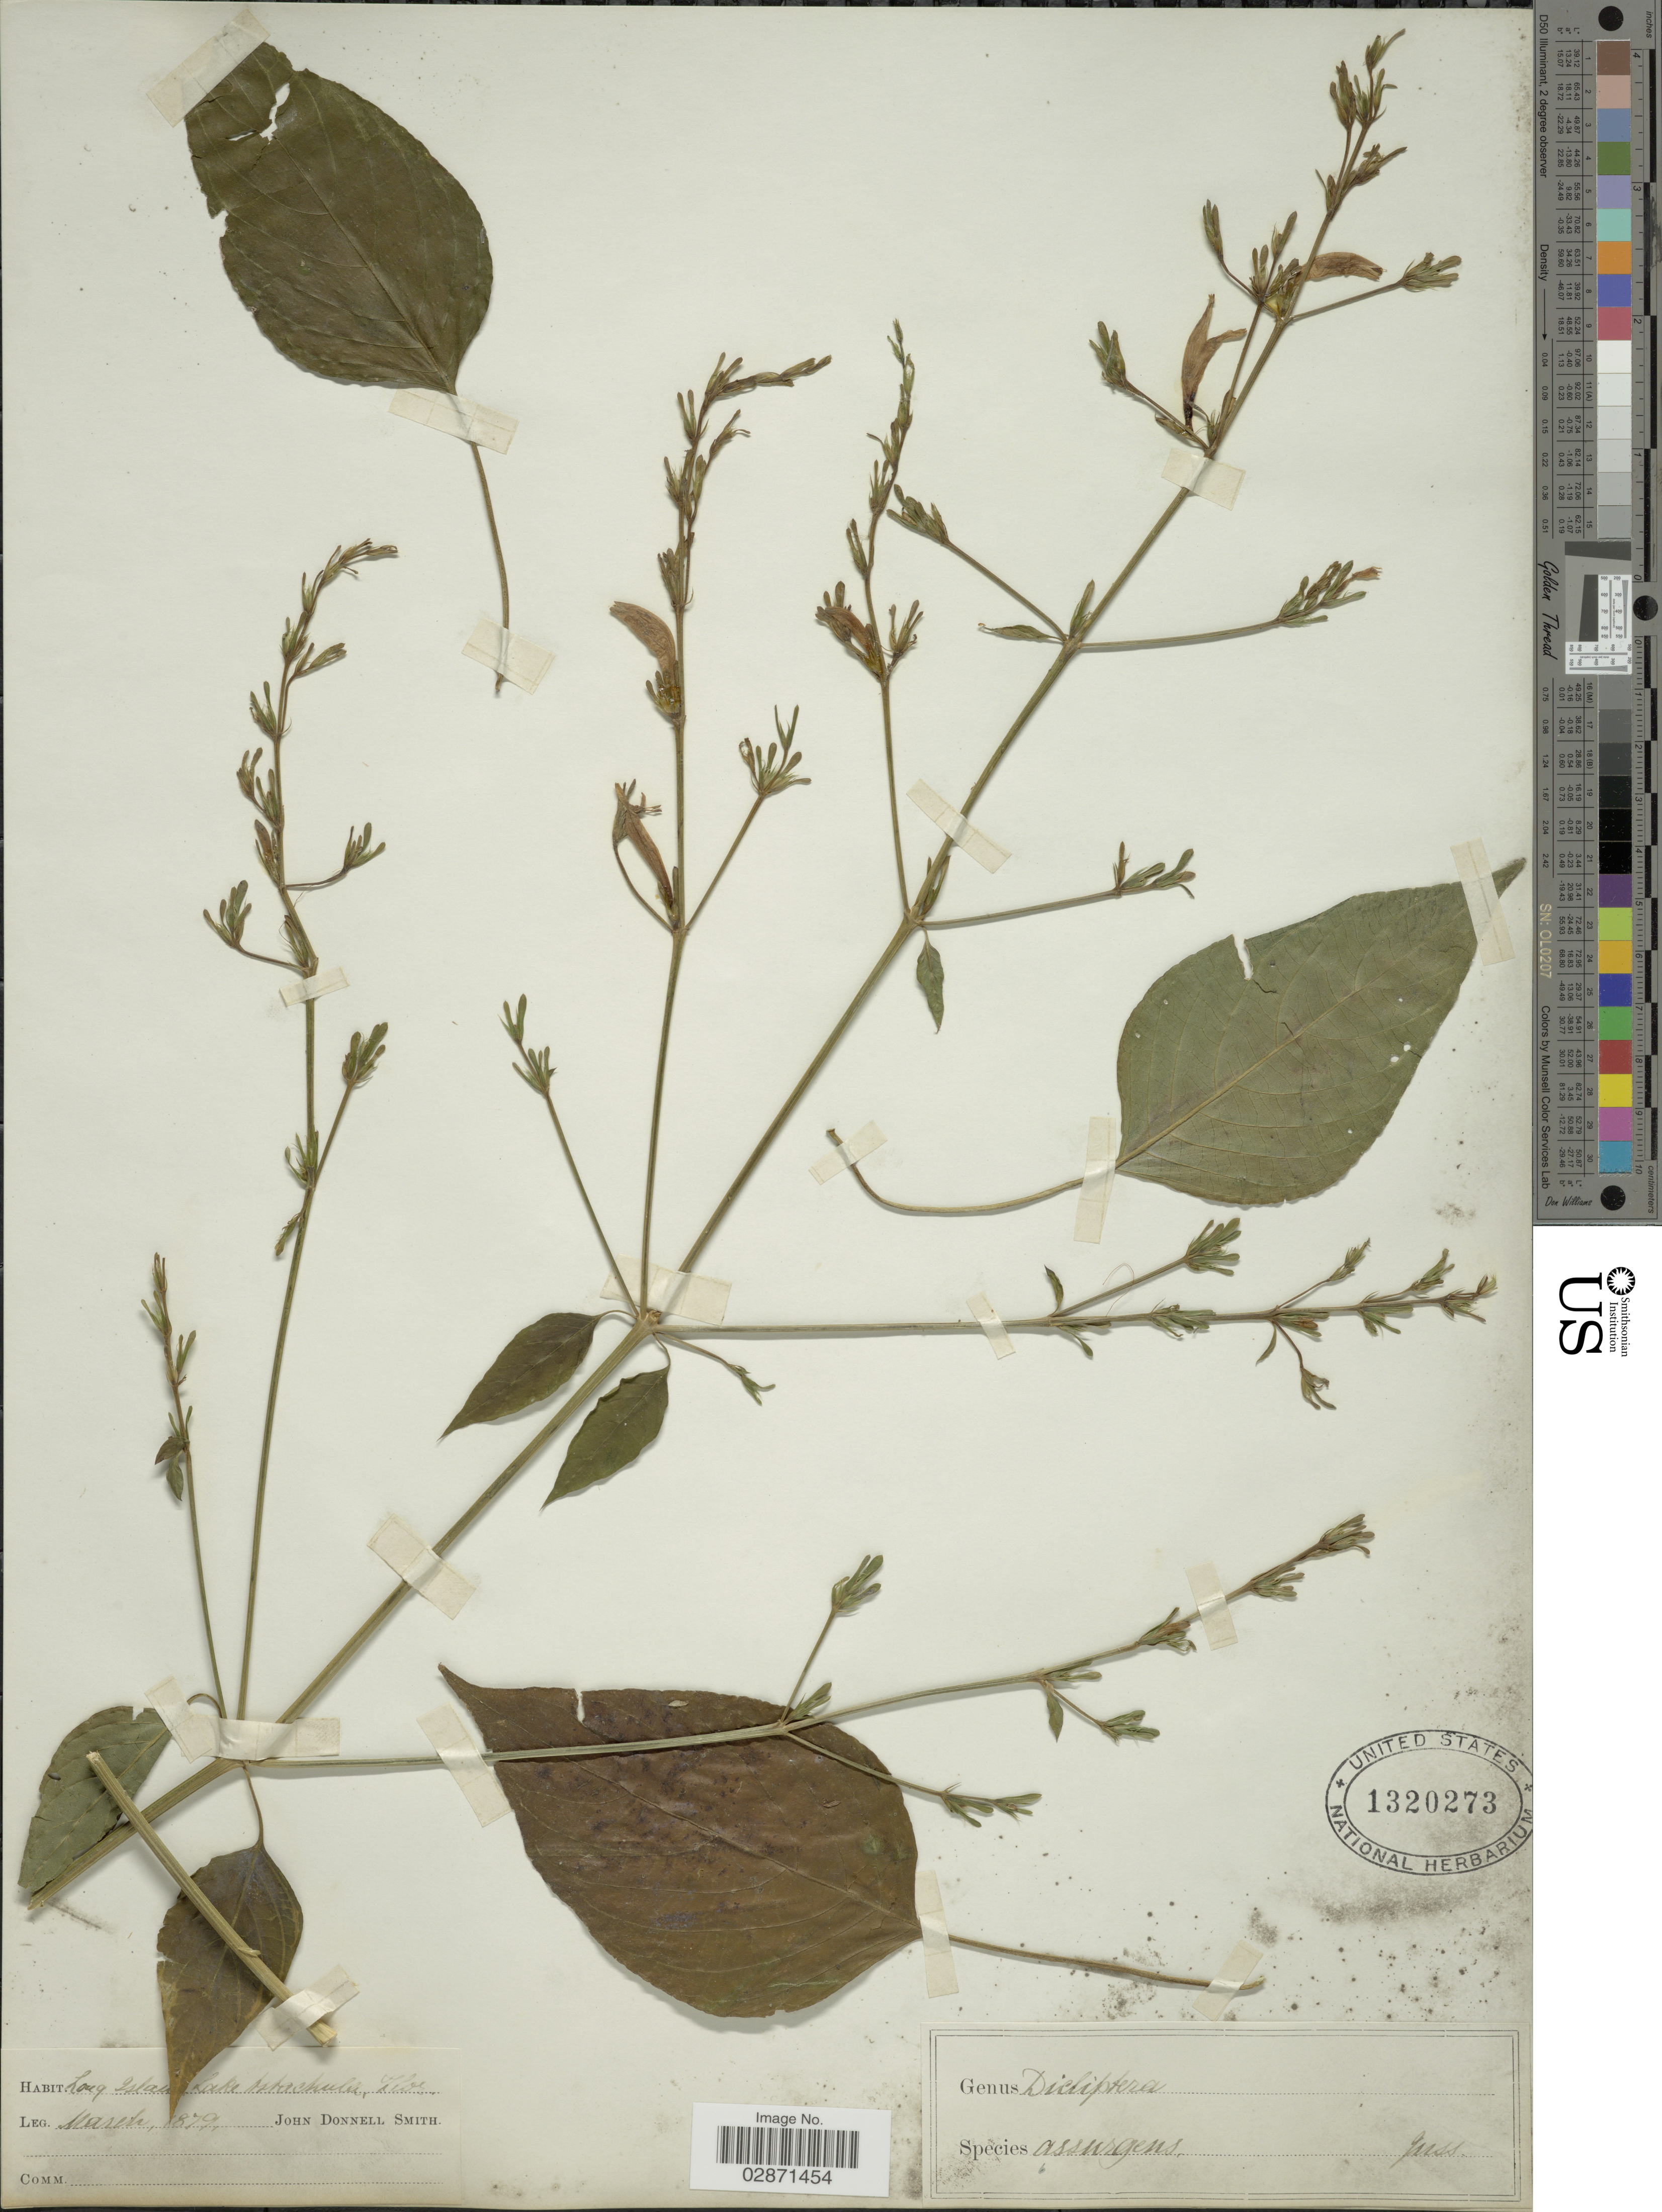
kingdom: Plantae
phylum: Tracheophyta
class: Magnoliopsida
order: Lamiales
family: Acanthaceae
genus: Dicliptera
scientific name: Dicliptera sexangularis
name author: (L.) Juss.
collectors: J. Donnell Smith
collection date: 1879-03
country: United States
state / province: Florida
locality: Long Island, Lake Astachula.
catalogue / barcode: US 1320273